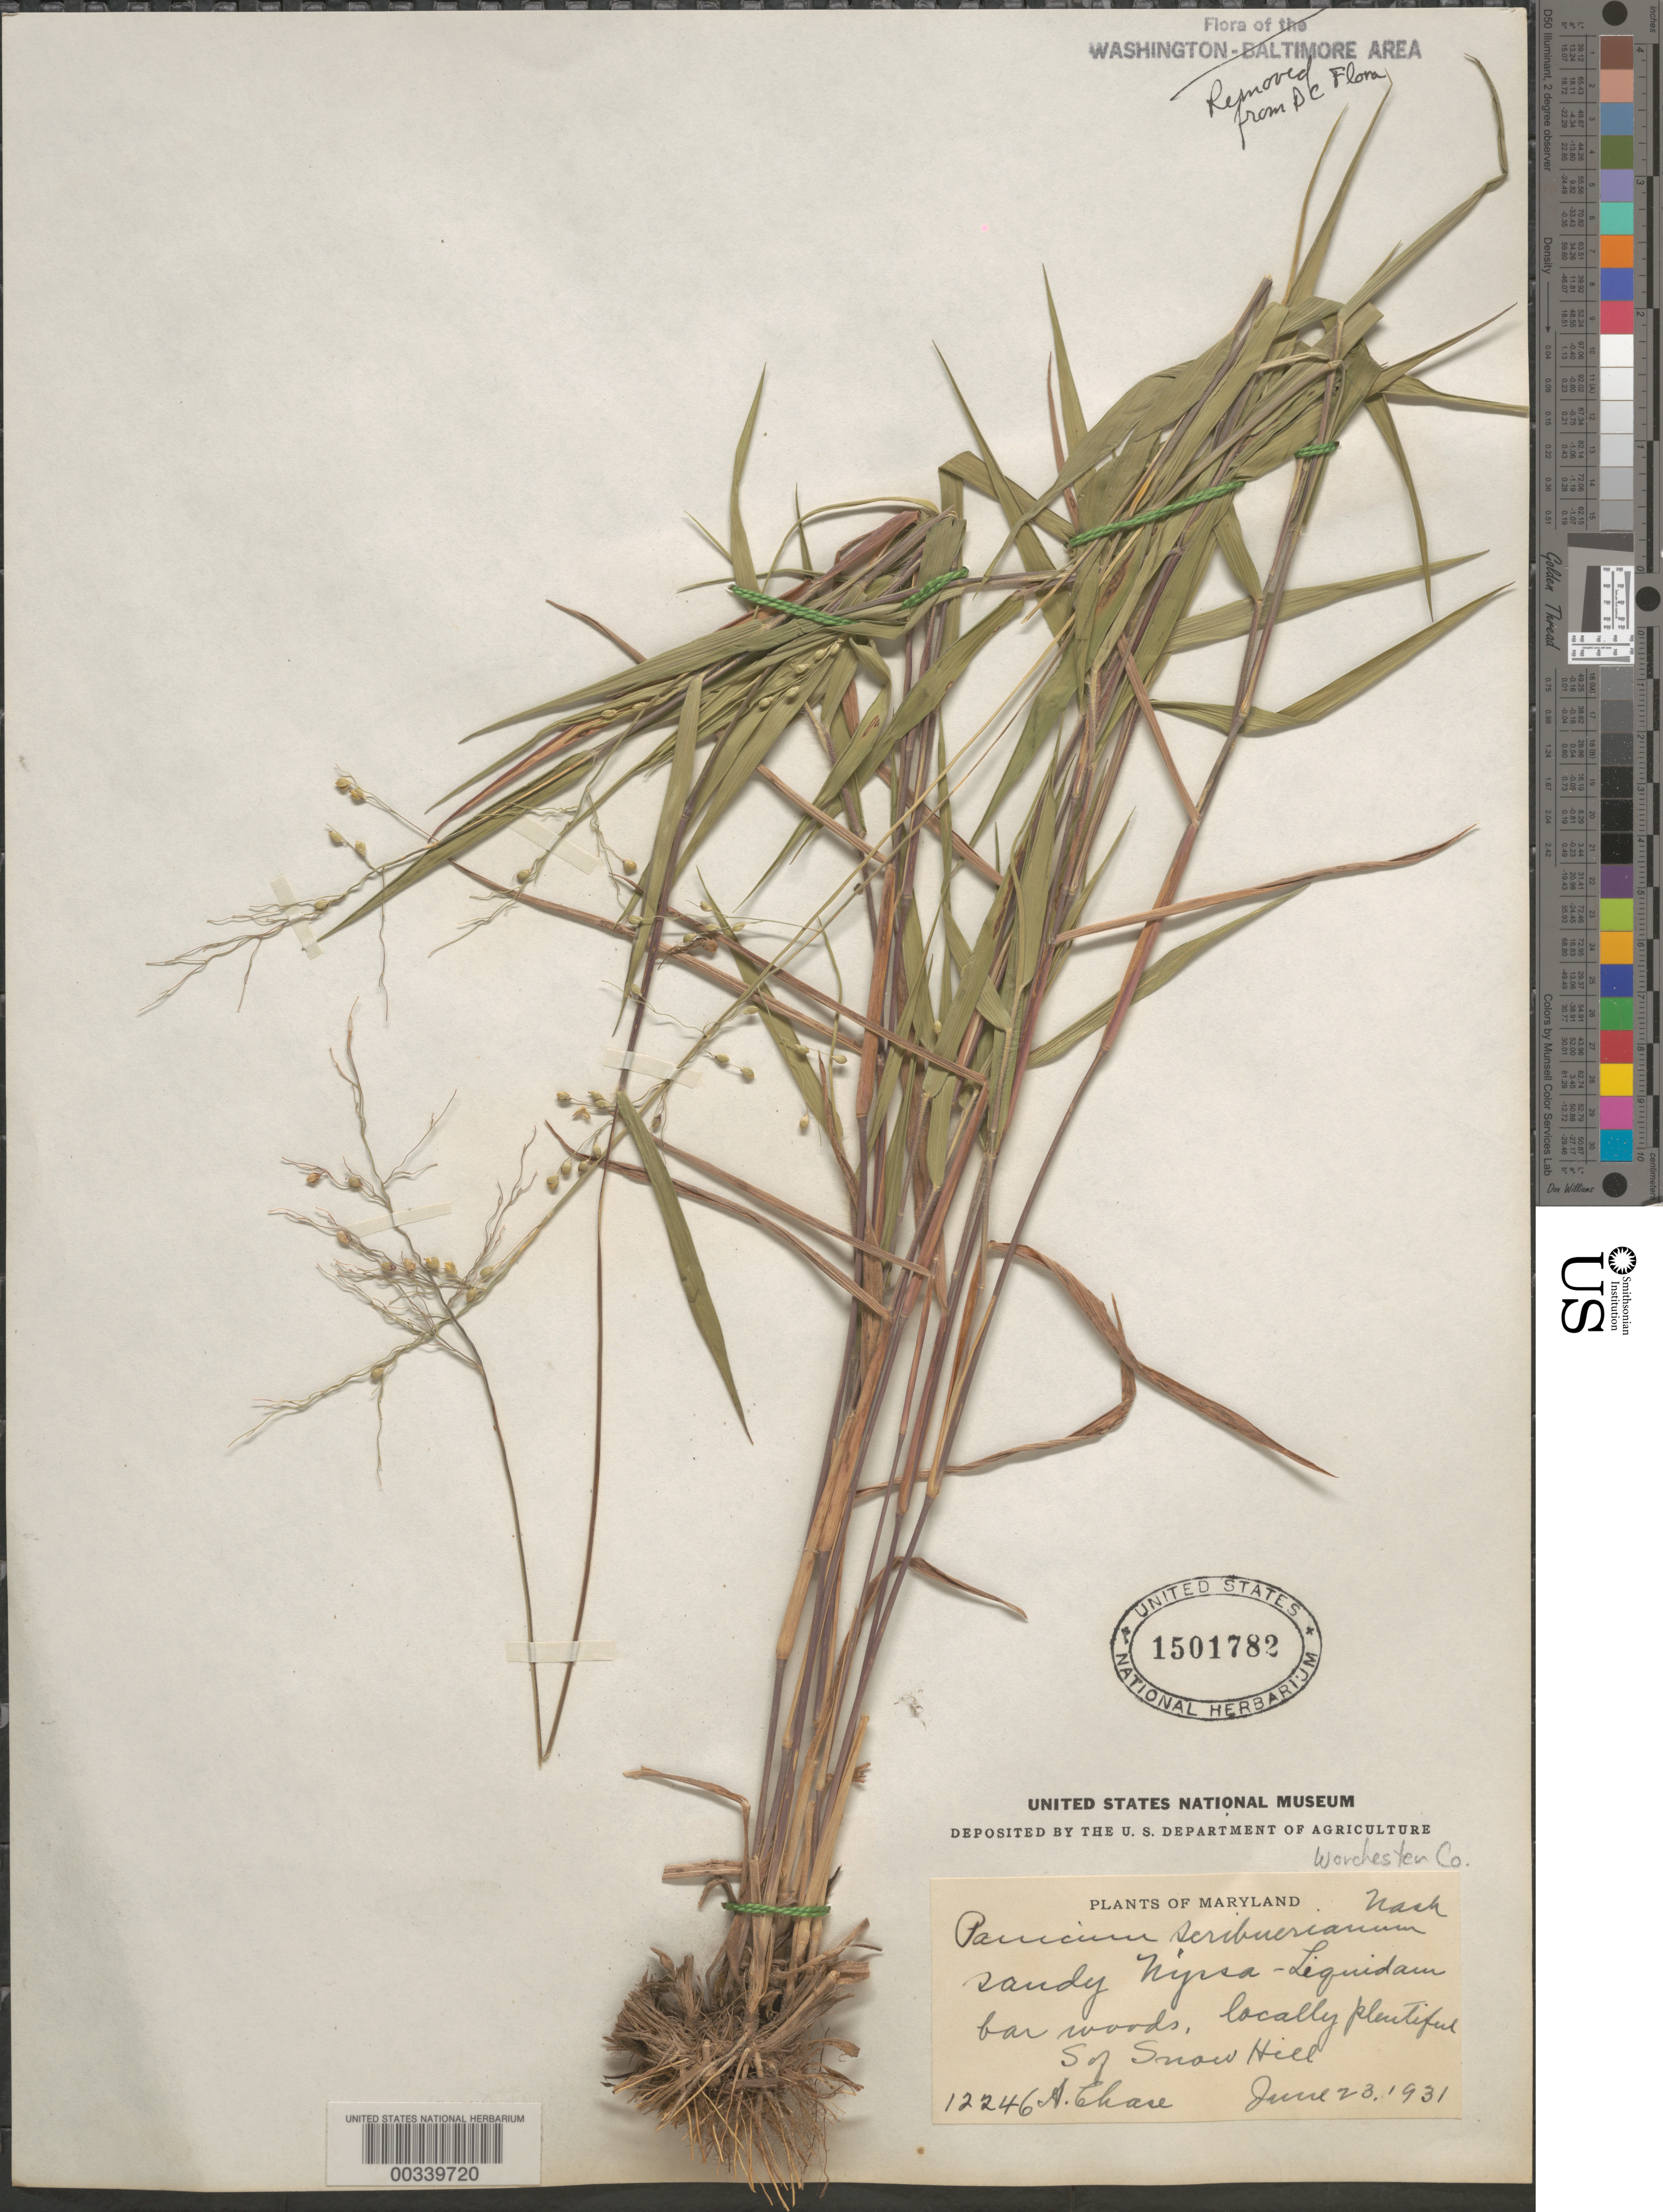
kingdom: Plantae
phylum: Tracheophyta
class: Liliopsida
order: Poales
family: Poaceae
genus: Dichanthelium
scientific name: Dichanthelium oligosanthes var. scribnerianum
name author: (Nash) Gould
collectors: A. Chase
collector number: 12246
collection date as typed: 23 Jun 1931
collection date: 1931-06-23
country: United States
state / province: Maryland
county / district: Worcester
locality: S of snow hill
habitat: Sandy nyssa-liquidambar woods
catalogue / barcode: US 1501782